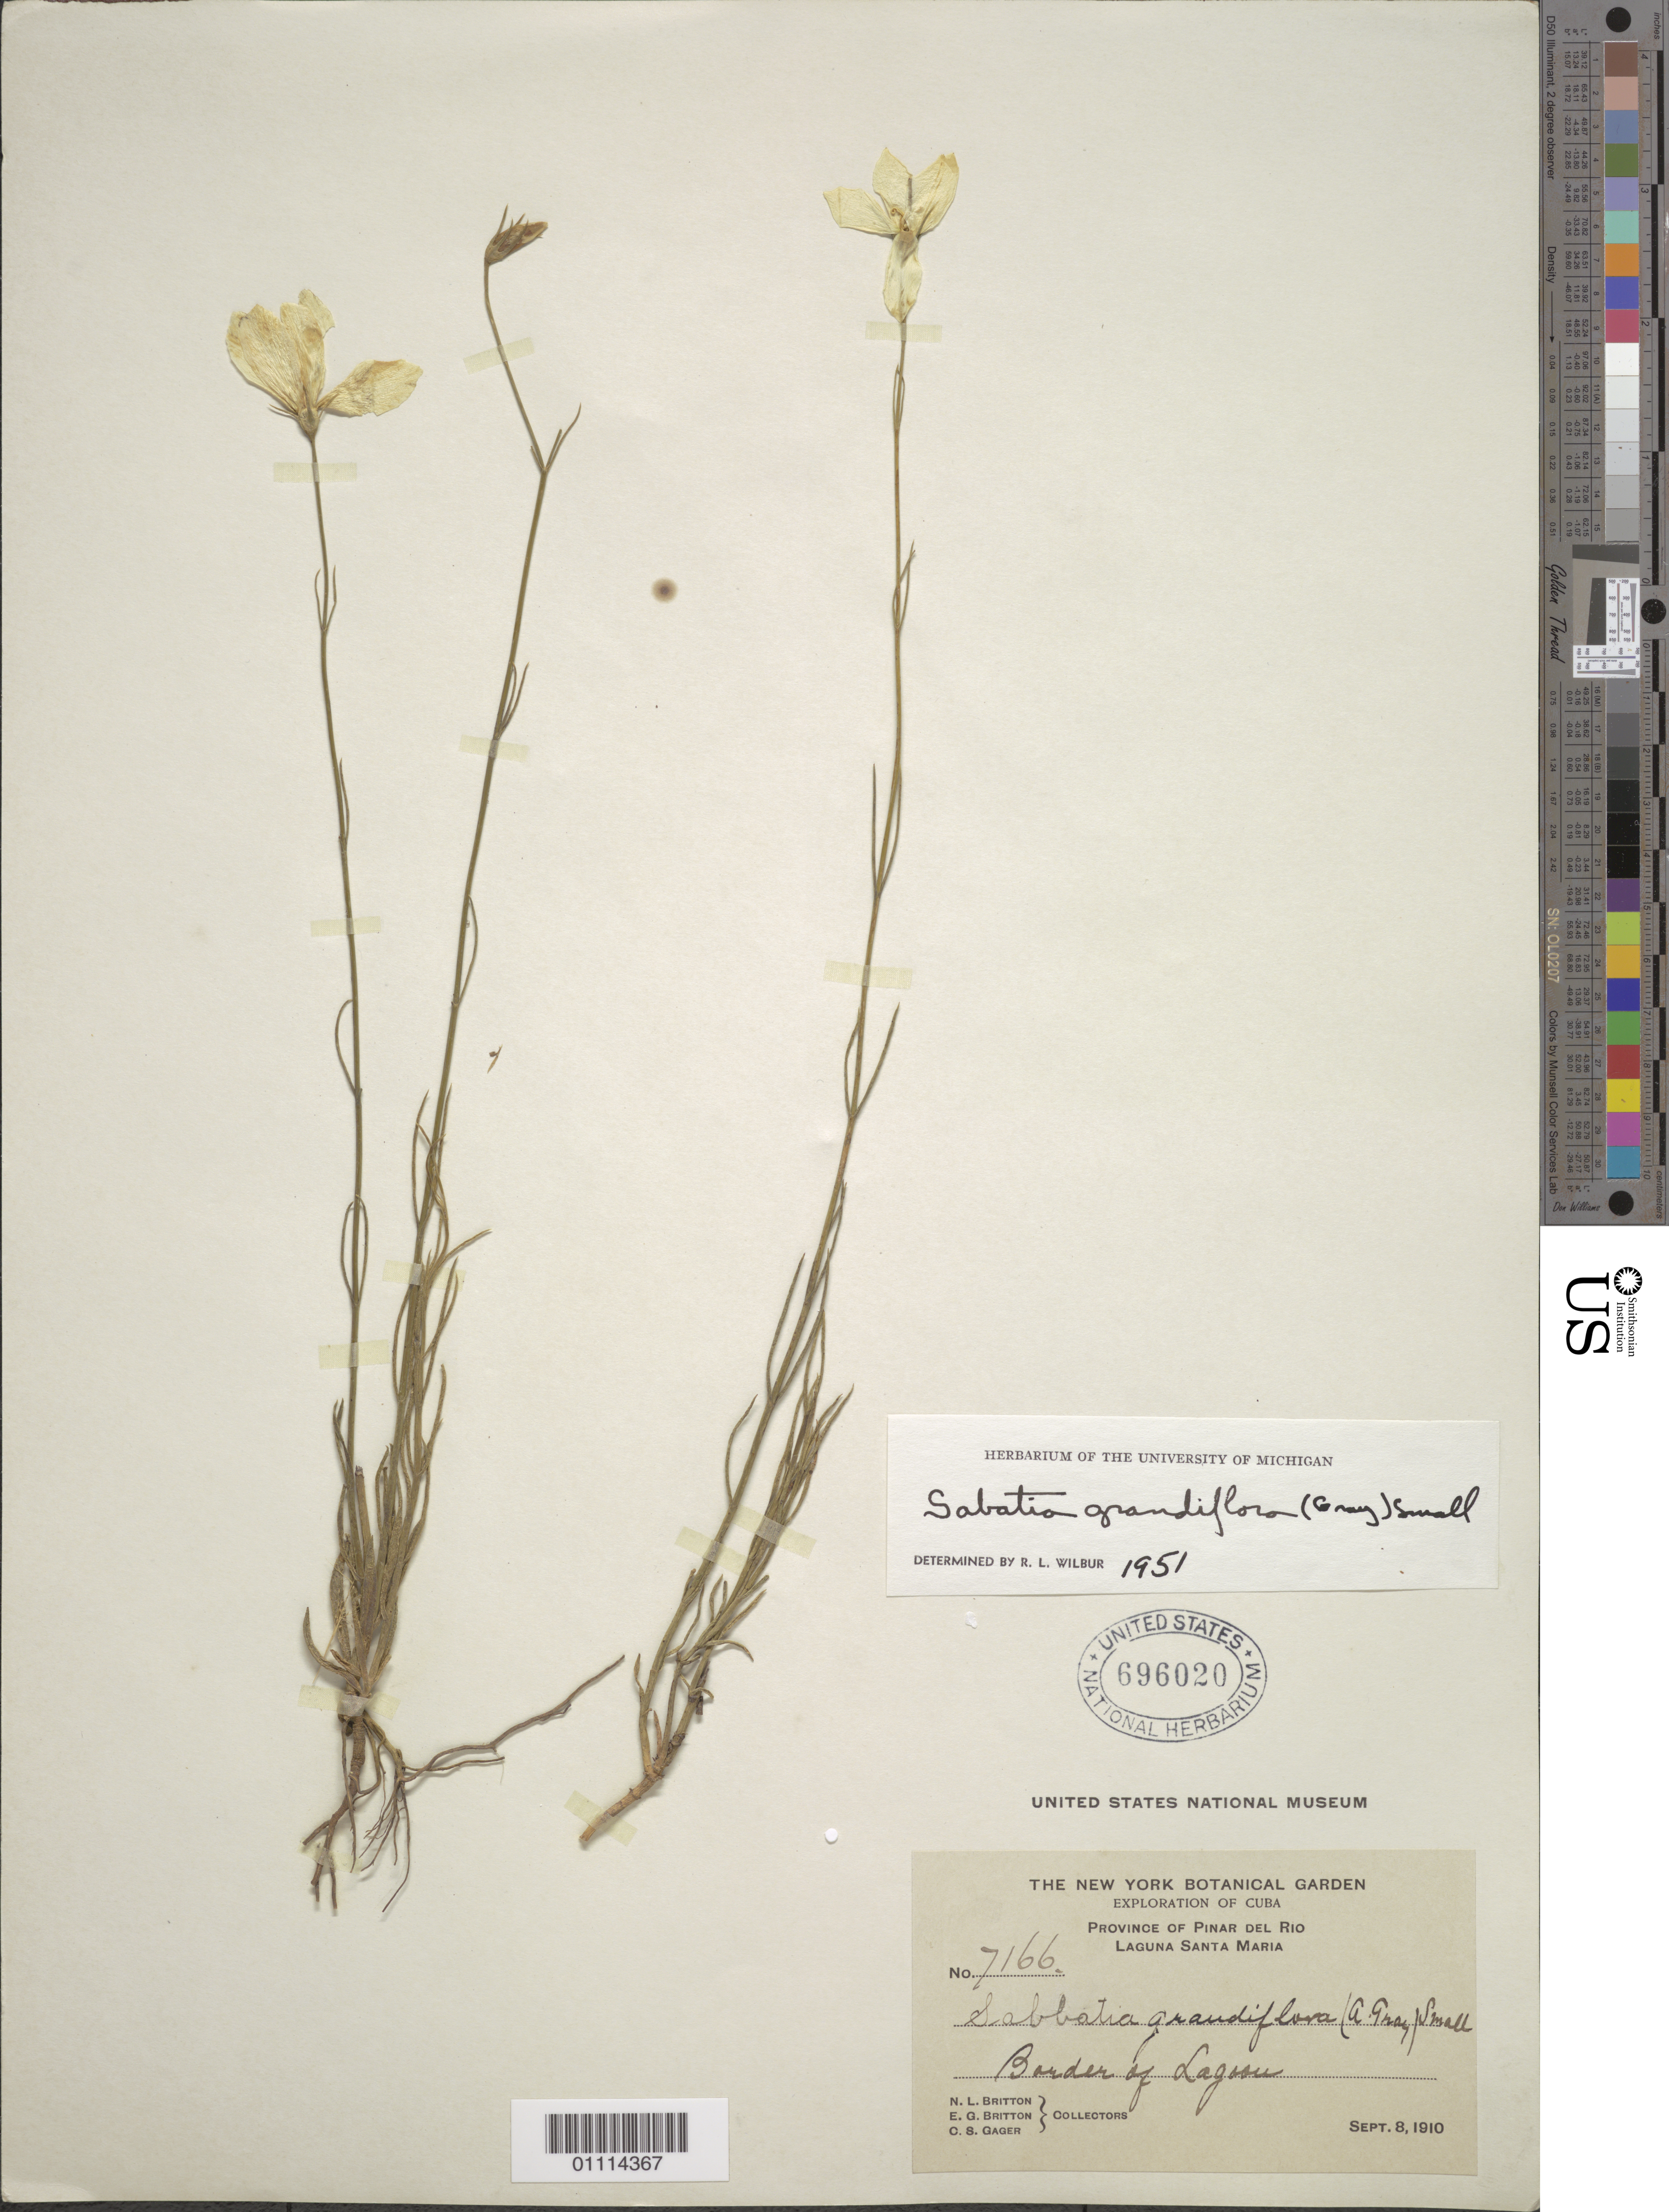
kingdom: Plantae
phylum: Tracheophyta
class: Magnoliopsida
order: Gentianales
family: Gentianaceae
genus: Sabatia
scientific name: Sabatia grandiflora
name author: Small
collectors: N. Britton, E. G. Britton & C. Gager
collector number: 7166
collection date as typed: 08 Sep 1910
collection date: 1910-09-08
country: Cuba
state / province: Pinar del Rio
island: Cuba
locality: Laguna Santa Maria Border of Lagoon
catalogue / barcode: US 696020